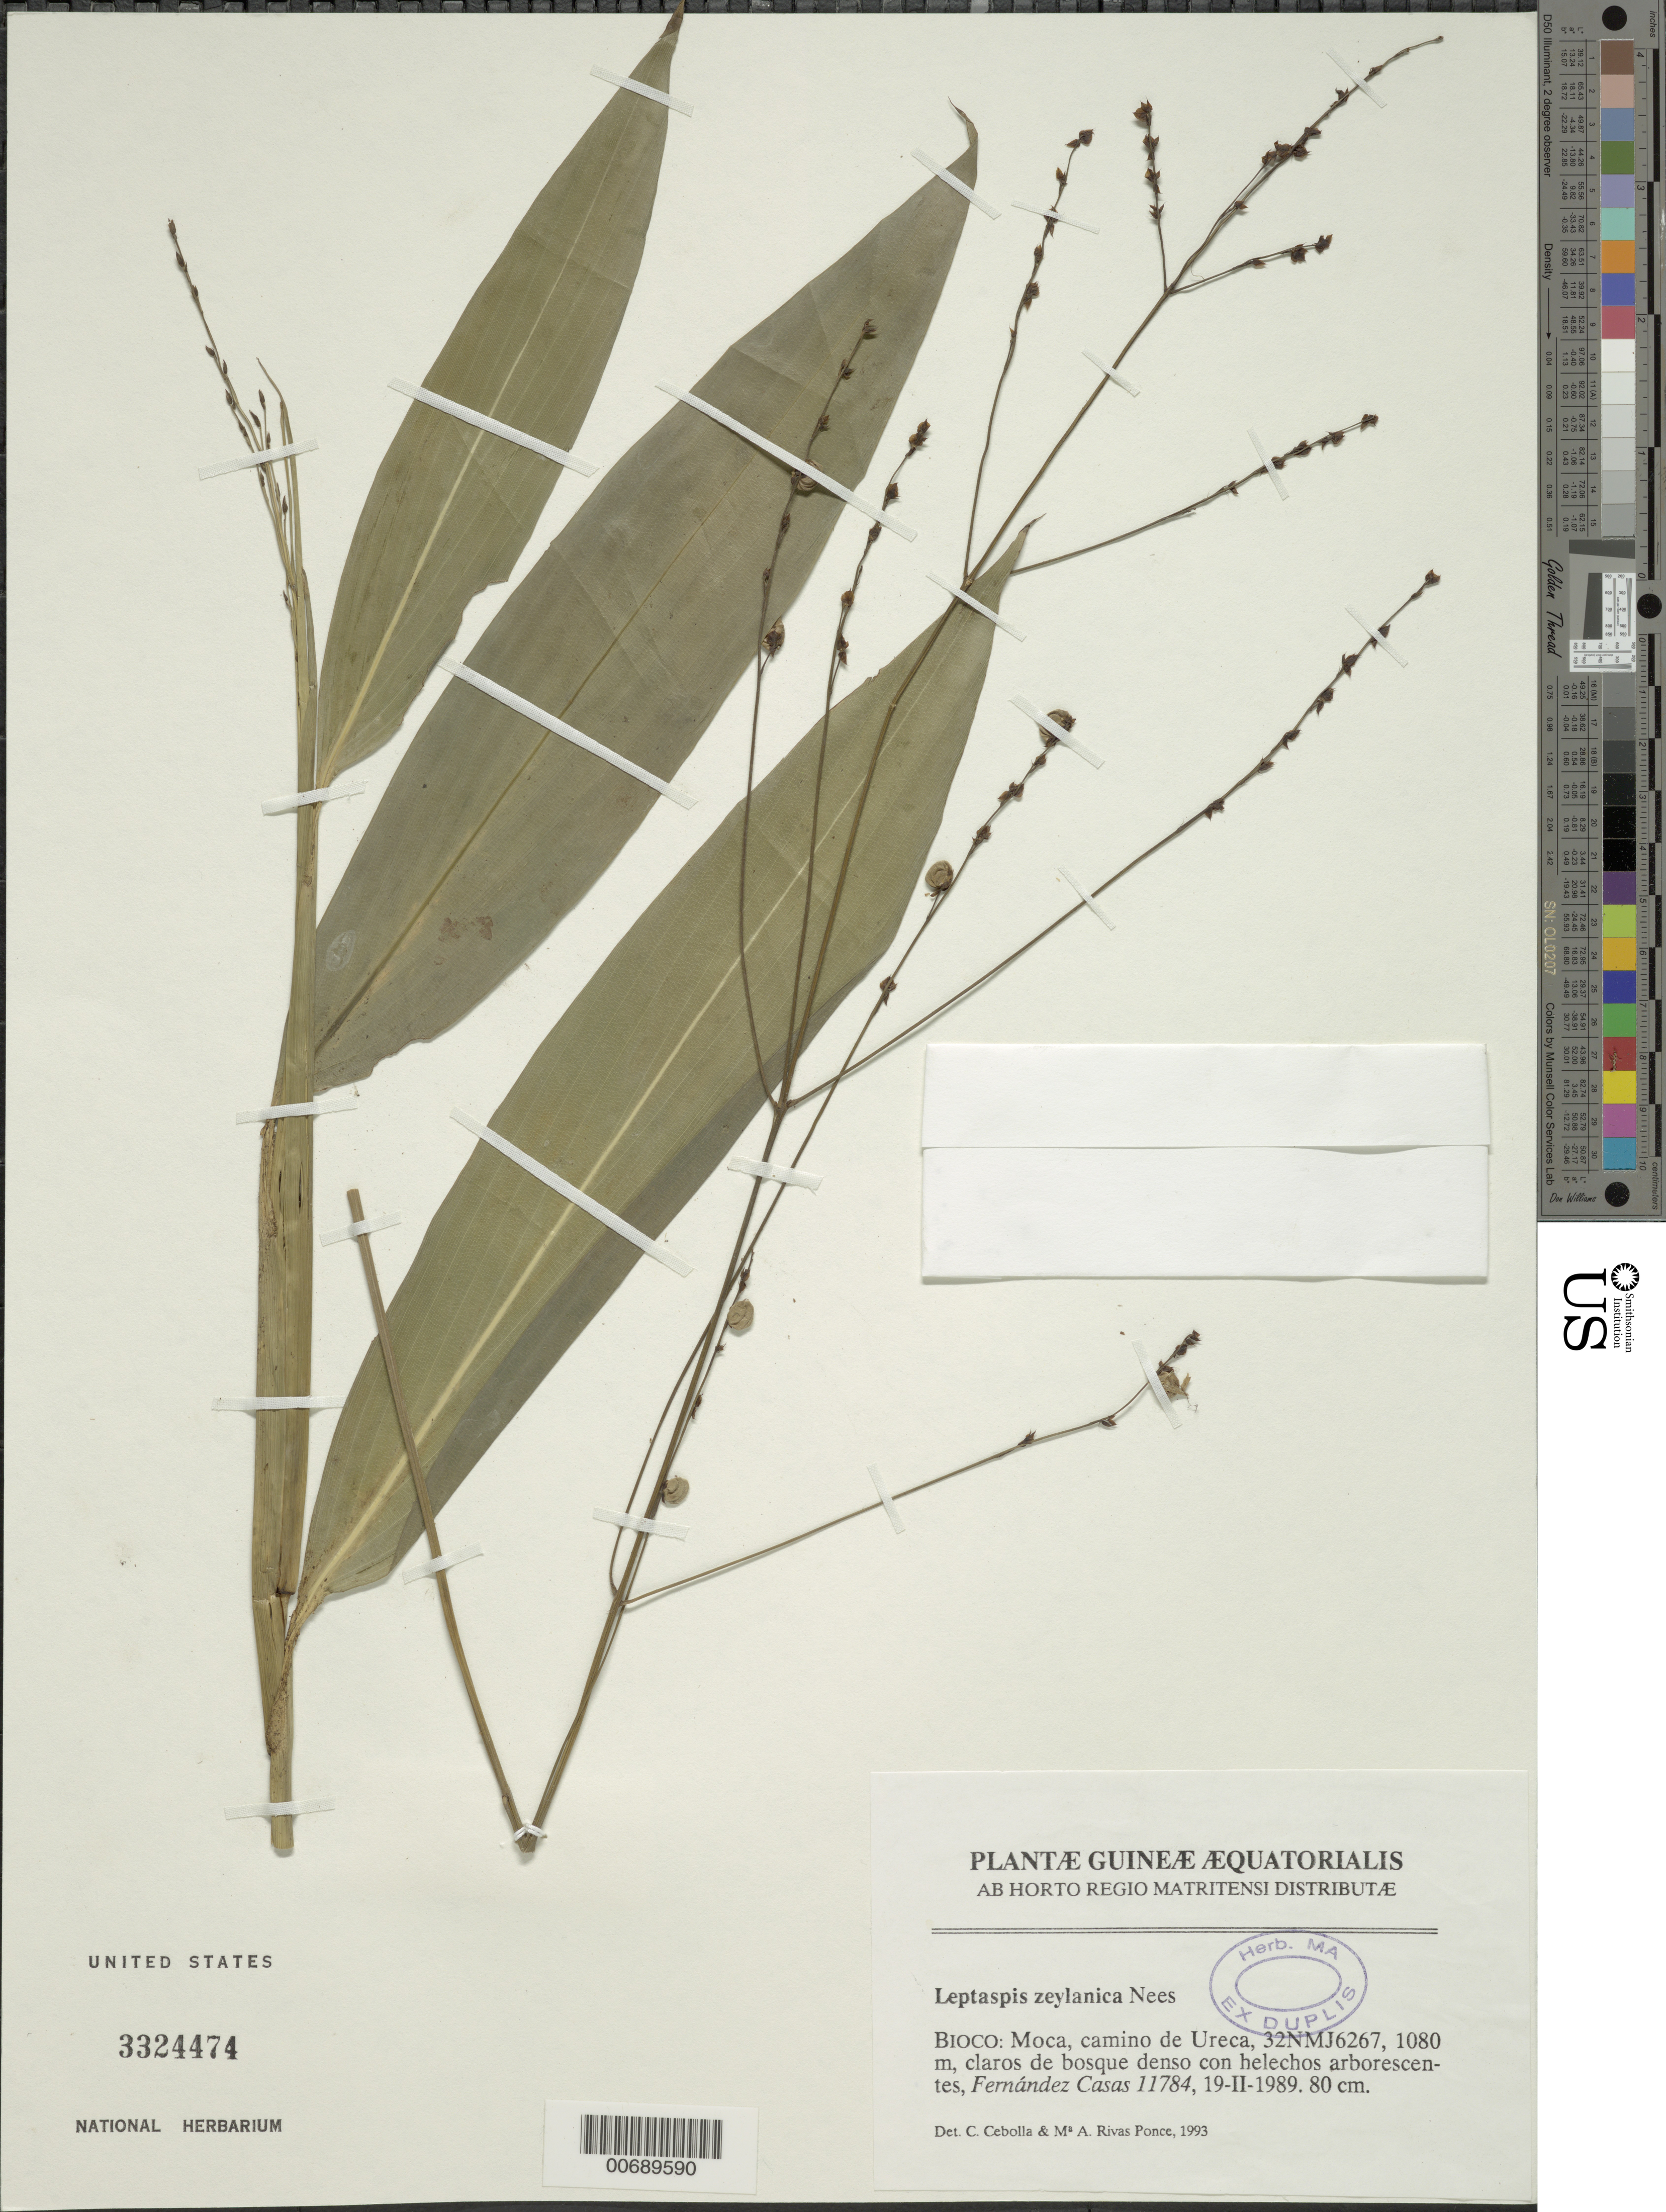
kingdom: Plantae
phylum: Tracheophyta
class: Liliopsida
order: Poales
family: Poaceae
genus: Leptaspis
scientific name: Leptaspis zeylanica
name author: Nees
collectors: F. Casas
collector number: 11784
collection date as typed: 19 Feb 1989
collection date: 1989-02-19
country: Equatorial Guinea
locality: Bioco, Moca, Ureca. 32Nmh6267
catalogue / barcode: US 3324474